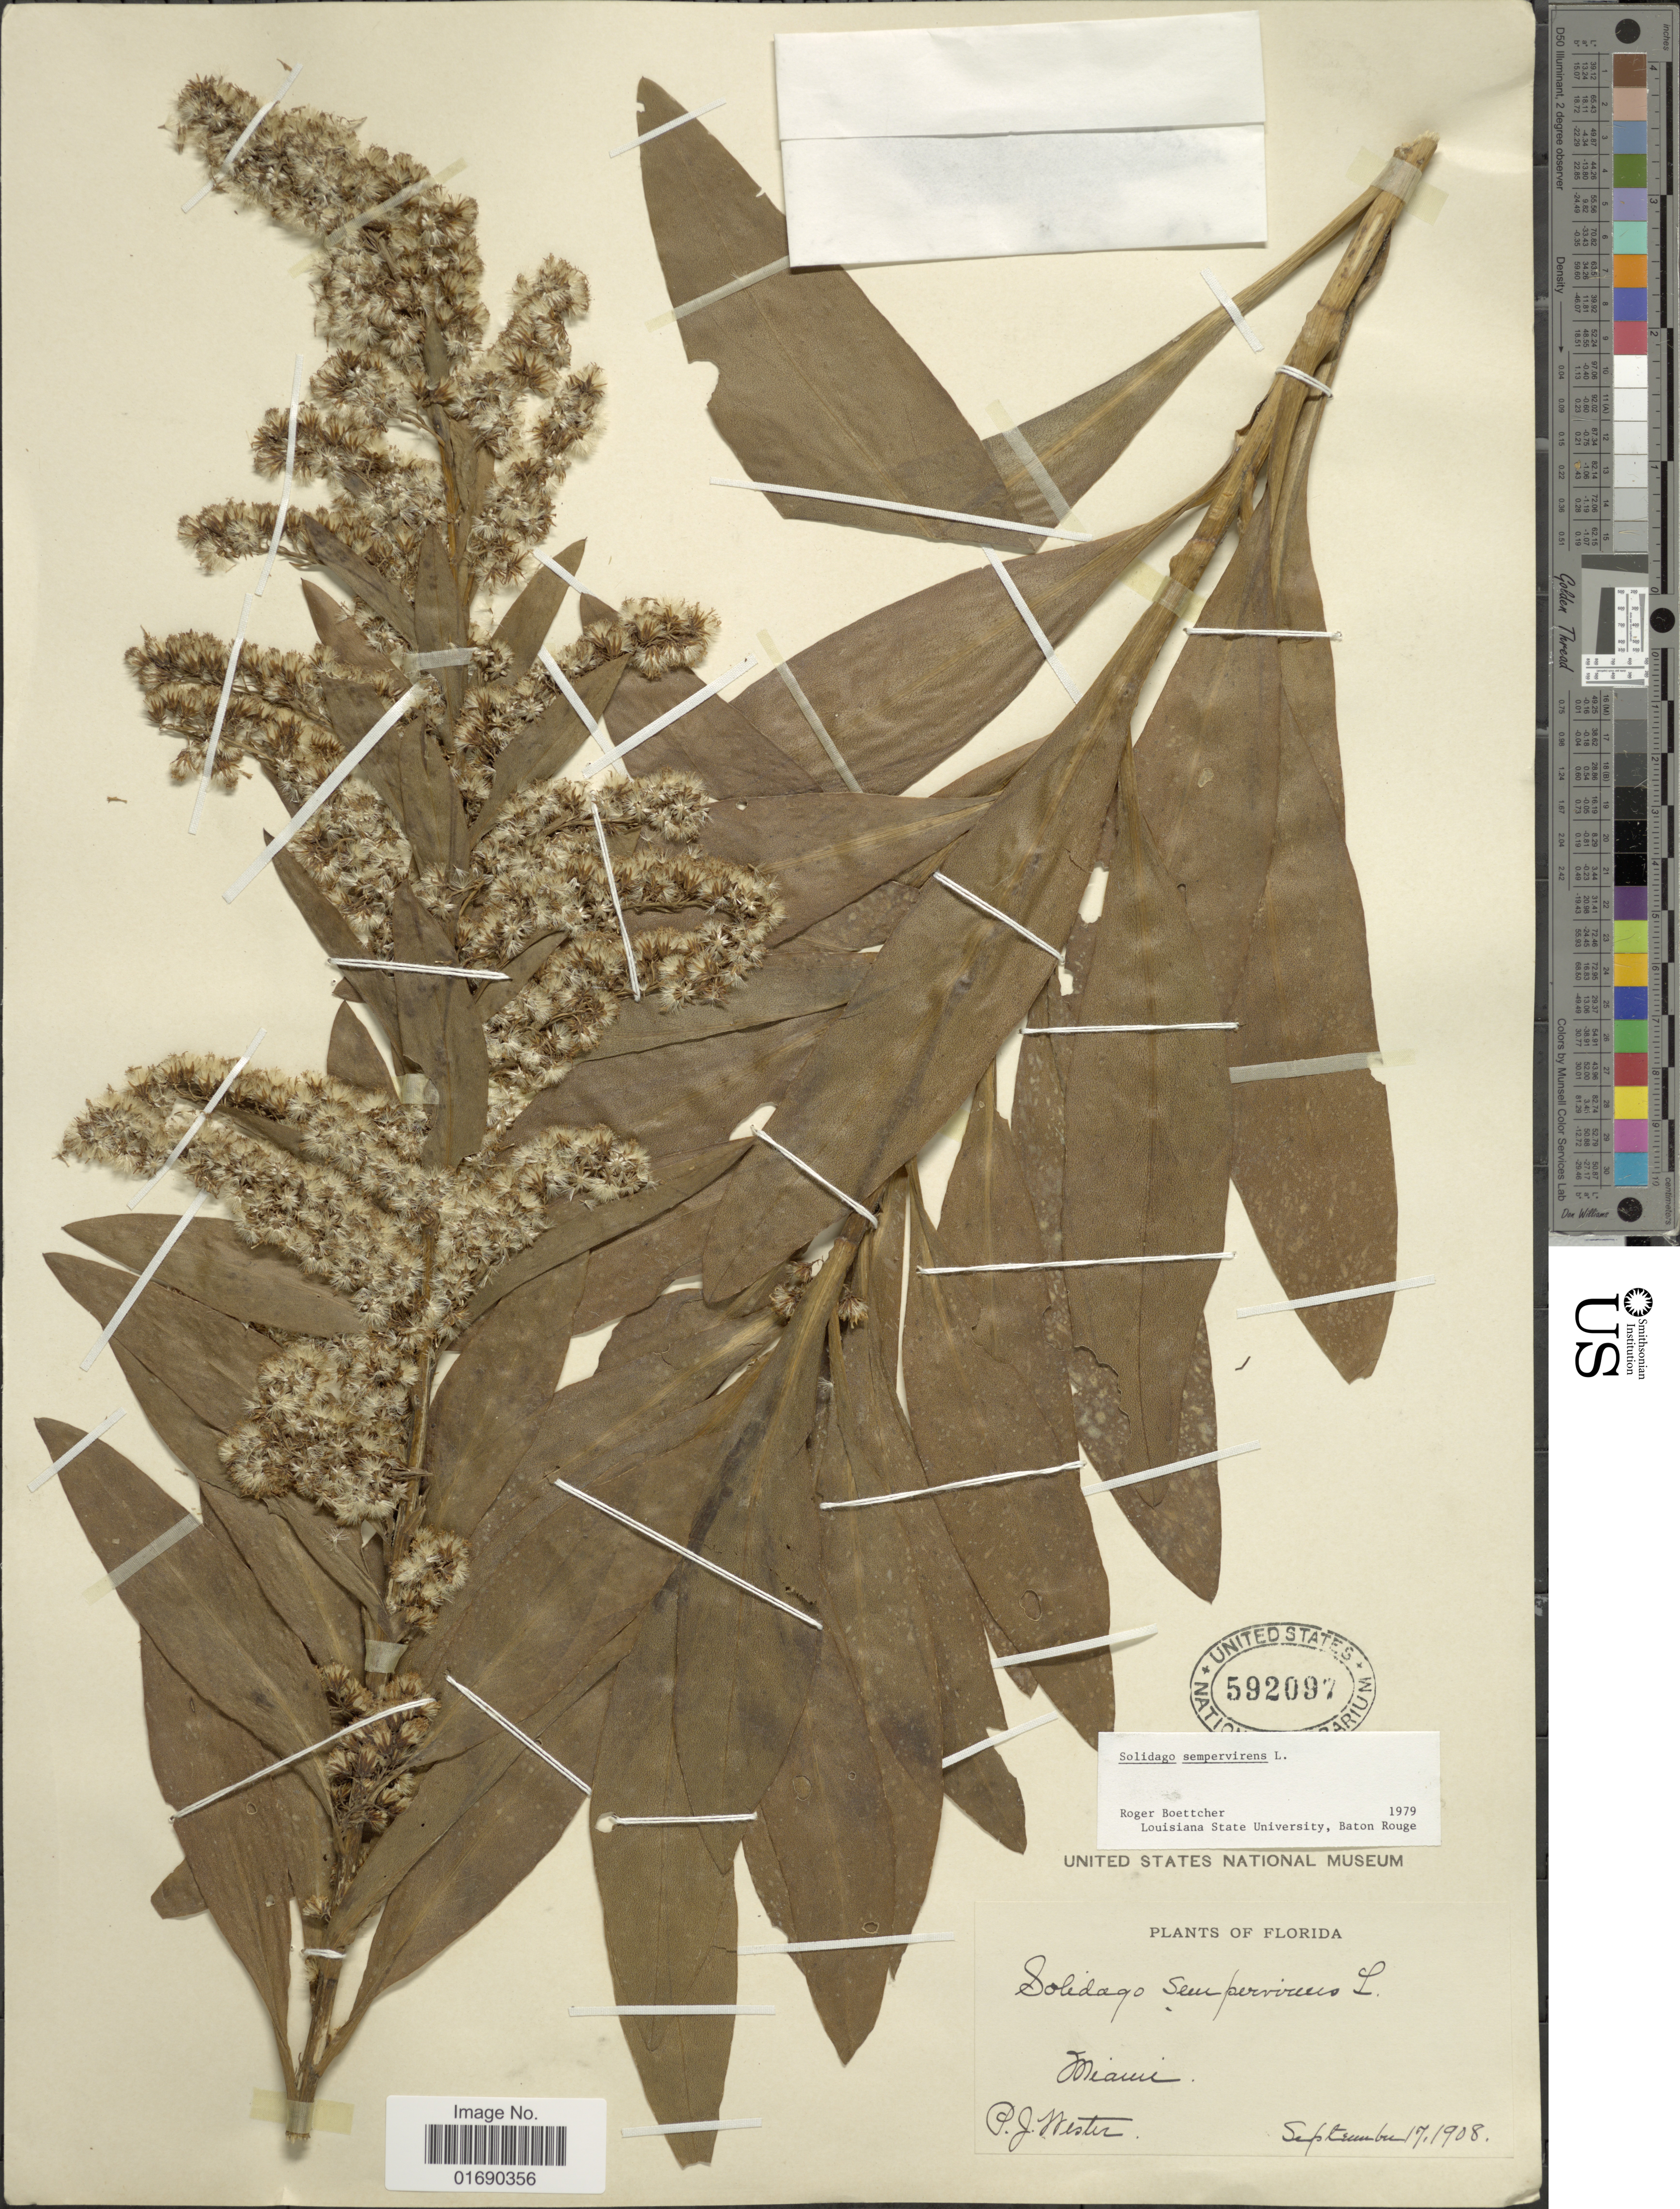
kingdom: Plantae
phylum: Tracheophyta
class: Magnoliopsida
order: Asterales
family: Asteraceae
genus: Solidago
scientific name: Solidago sempervirens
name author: L.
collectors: P. J. Wester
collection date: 1908-09-17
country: United States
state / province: Florida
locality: Miami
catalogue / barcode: US 592097